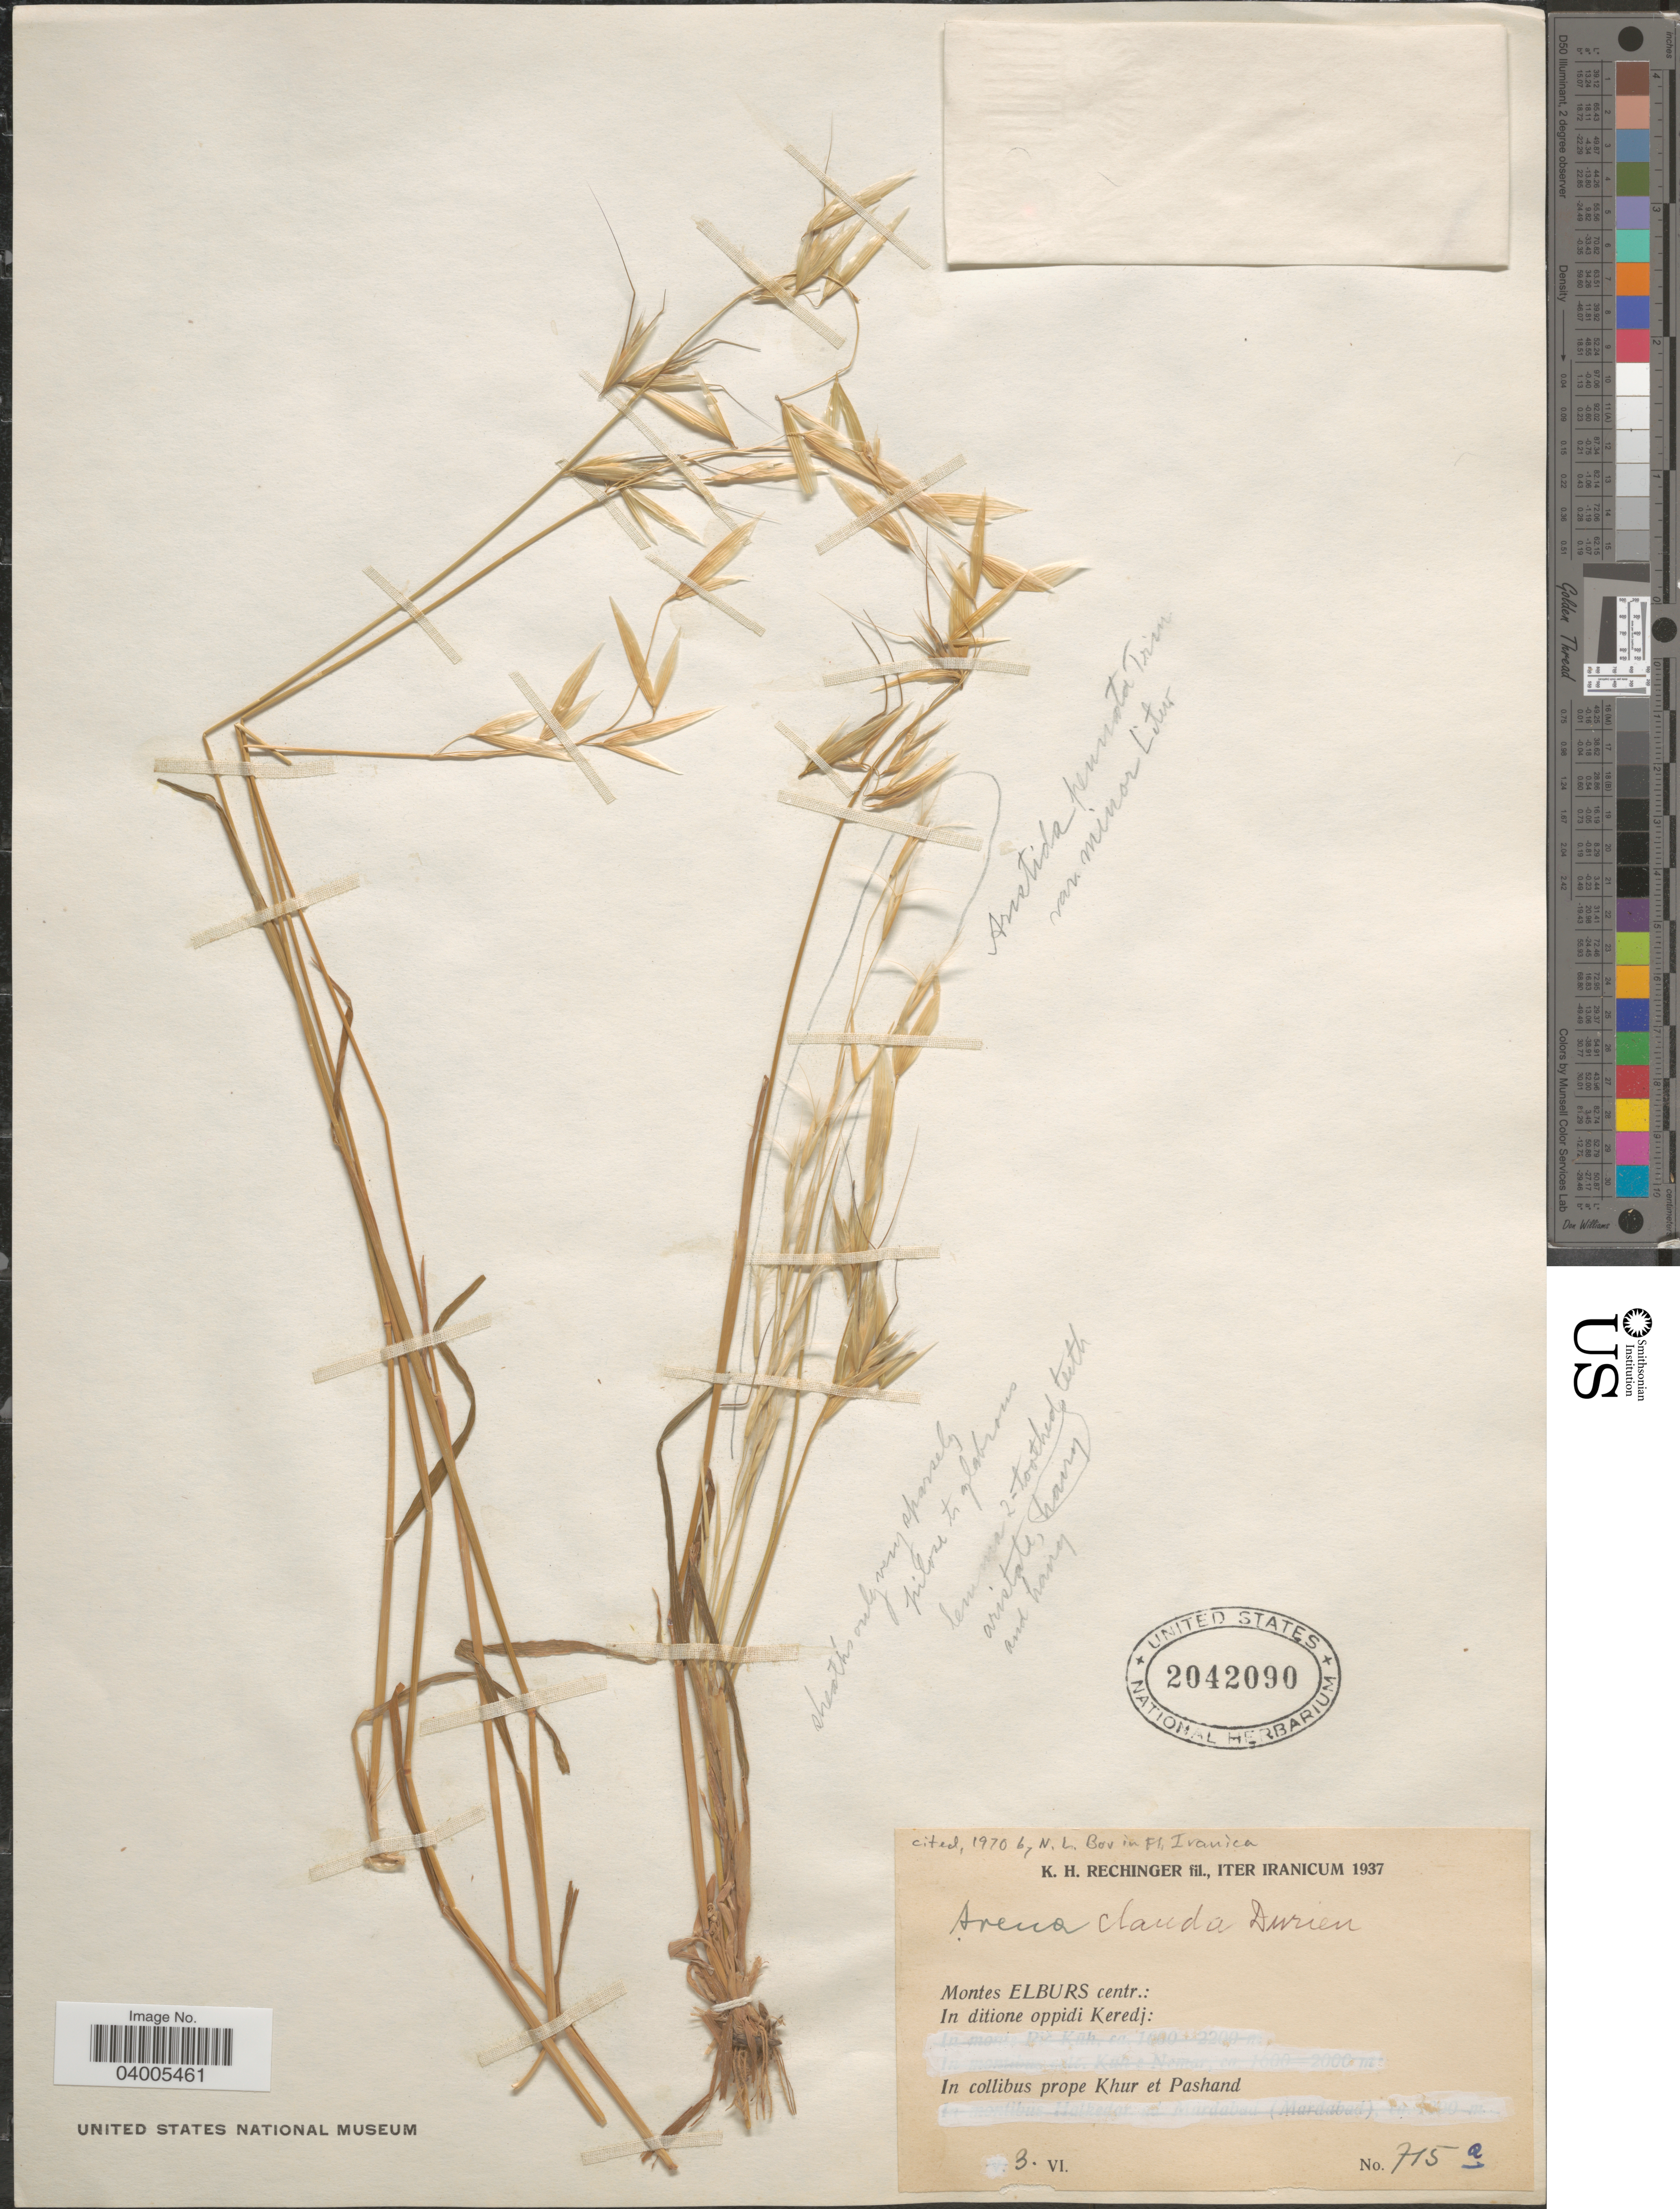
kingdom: Plantae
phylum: Tracheophyta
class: Liliopsida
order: Poales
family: Poaceae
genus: Avena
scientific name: Avena clauda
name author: Durieu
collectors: K. H. Rechinger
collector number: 715a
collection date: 1937-06-03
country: Iran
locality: Iter Iranicum. Montes Elburs centr.: In ditione oppidi Keredj: In collibus prope Khur et Pashand.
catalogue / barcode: US 2042090